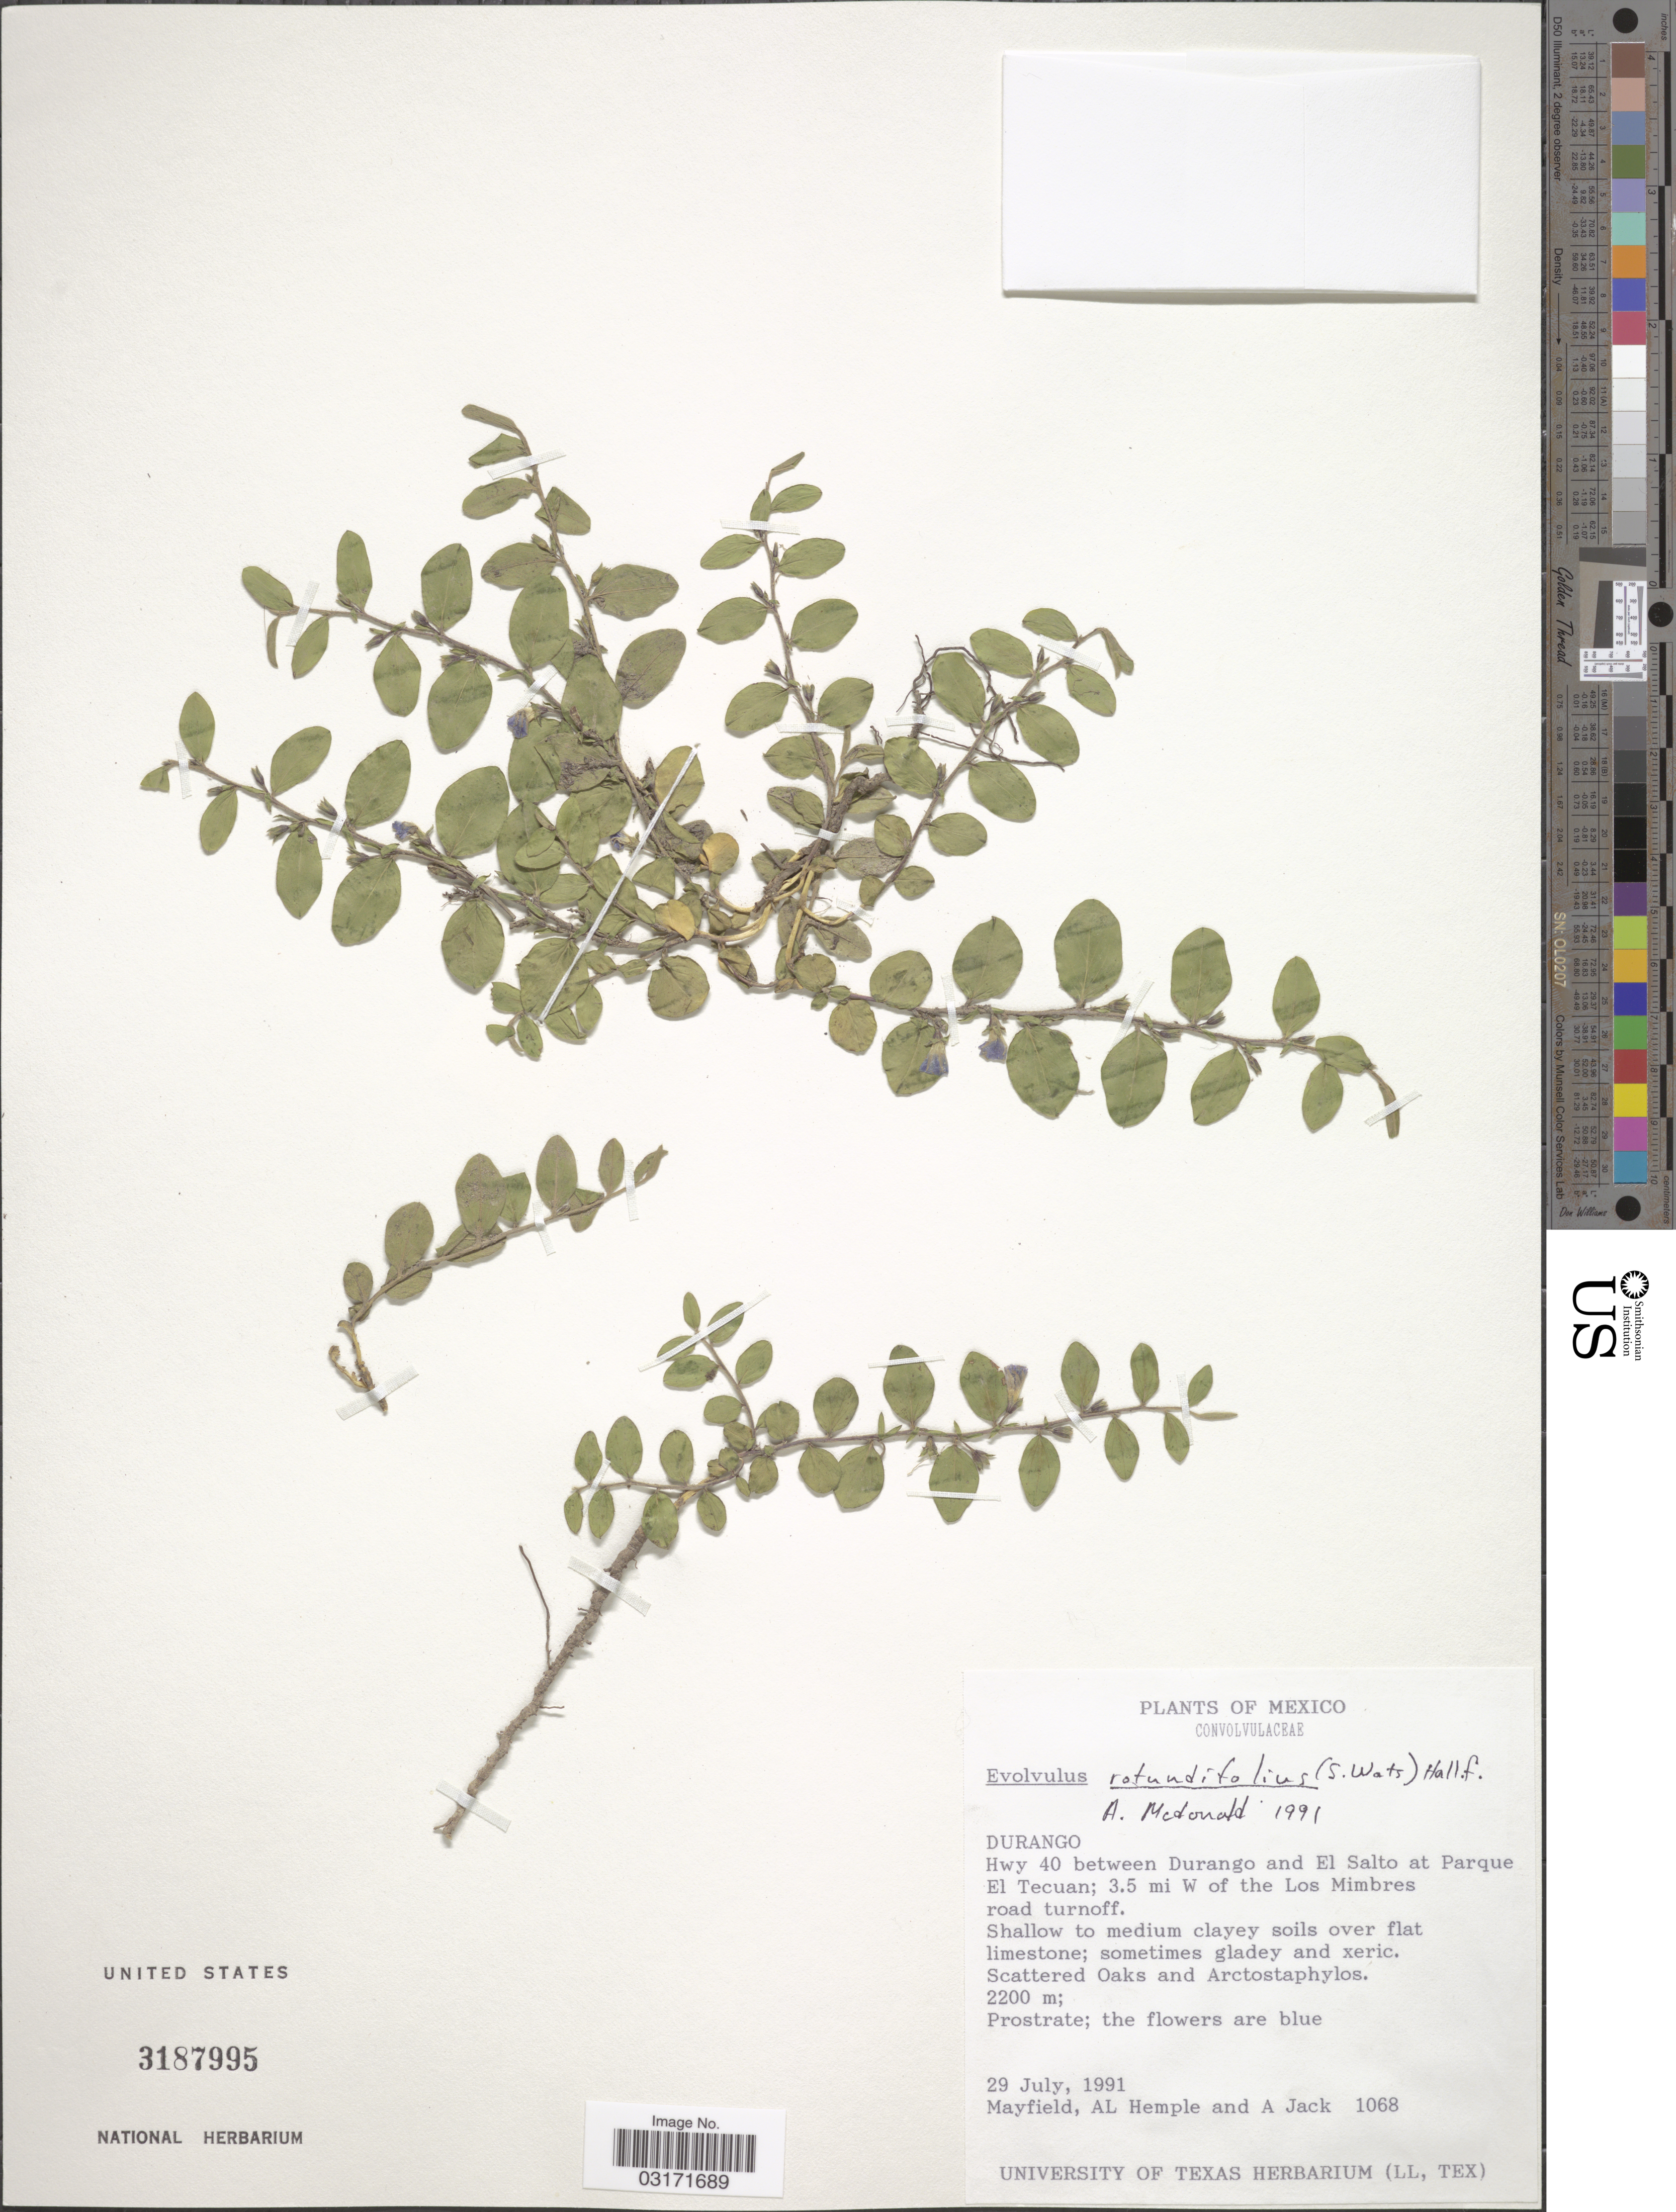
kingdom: Plantae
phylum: Tracheophyta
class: Magnoliopsida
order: Solanales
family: Convolvulaceae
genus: Evolvulus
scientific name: Evolvulus rotundifolius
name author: (S. Watson) Hallier f.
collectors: Mayfield, A. Hemple & A. Jack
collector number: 1068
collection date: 1991-07-29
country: Mexico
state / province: Durango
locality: Hwy 40 between Durango and El Salto at Parque El Tecuan; 3.5 mi W of the Los Mimbres road turnoff.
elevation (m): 2200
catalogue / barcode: US 3187995